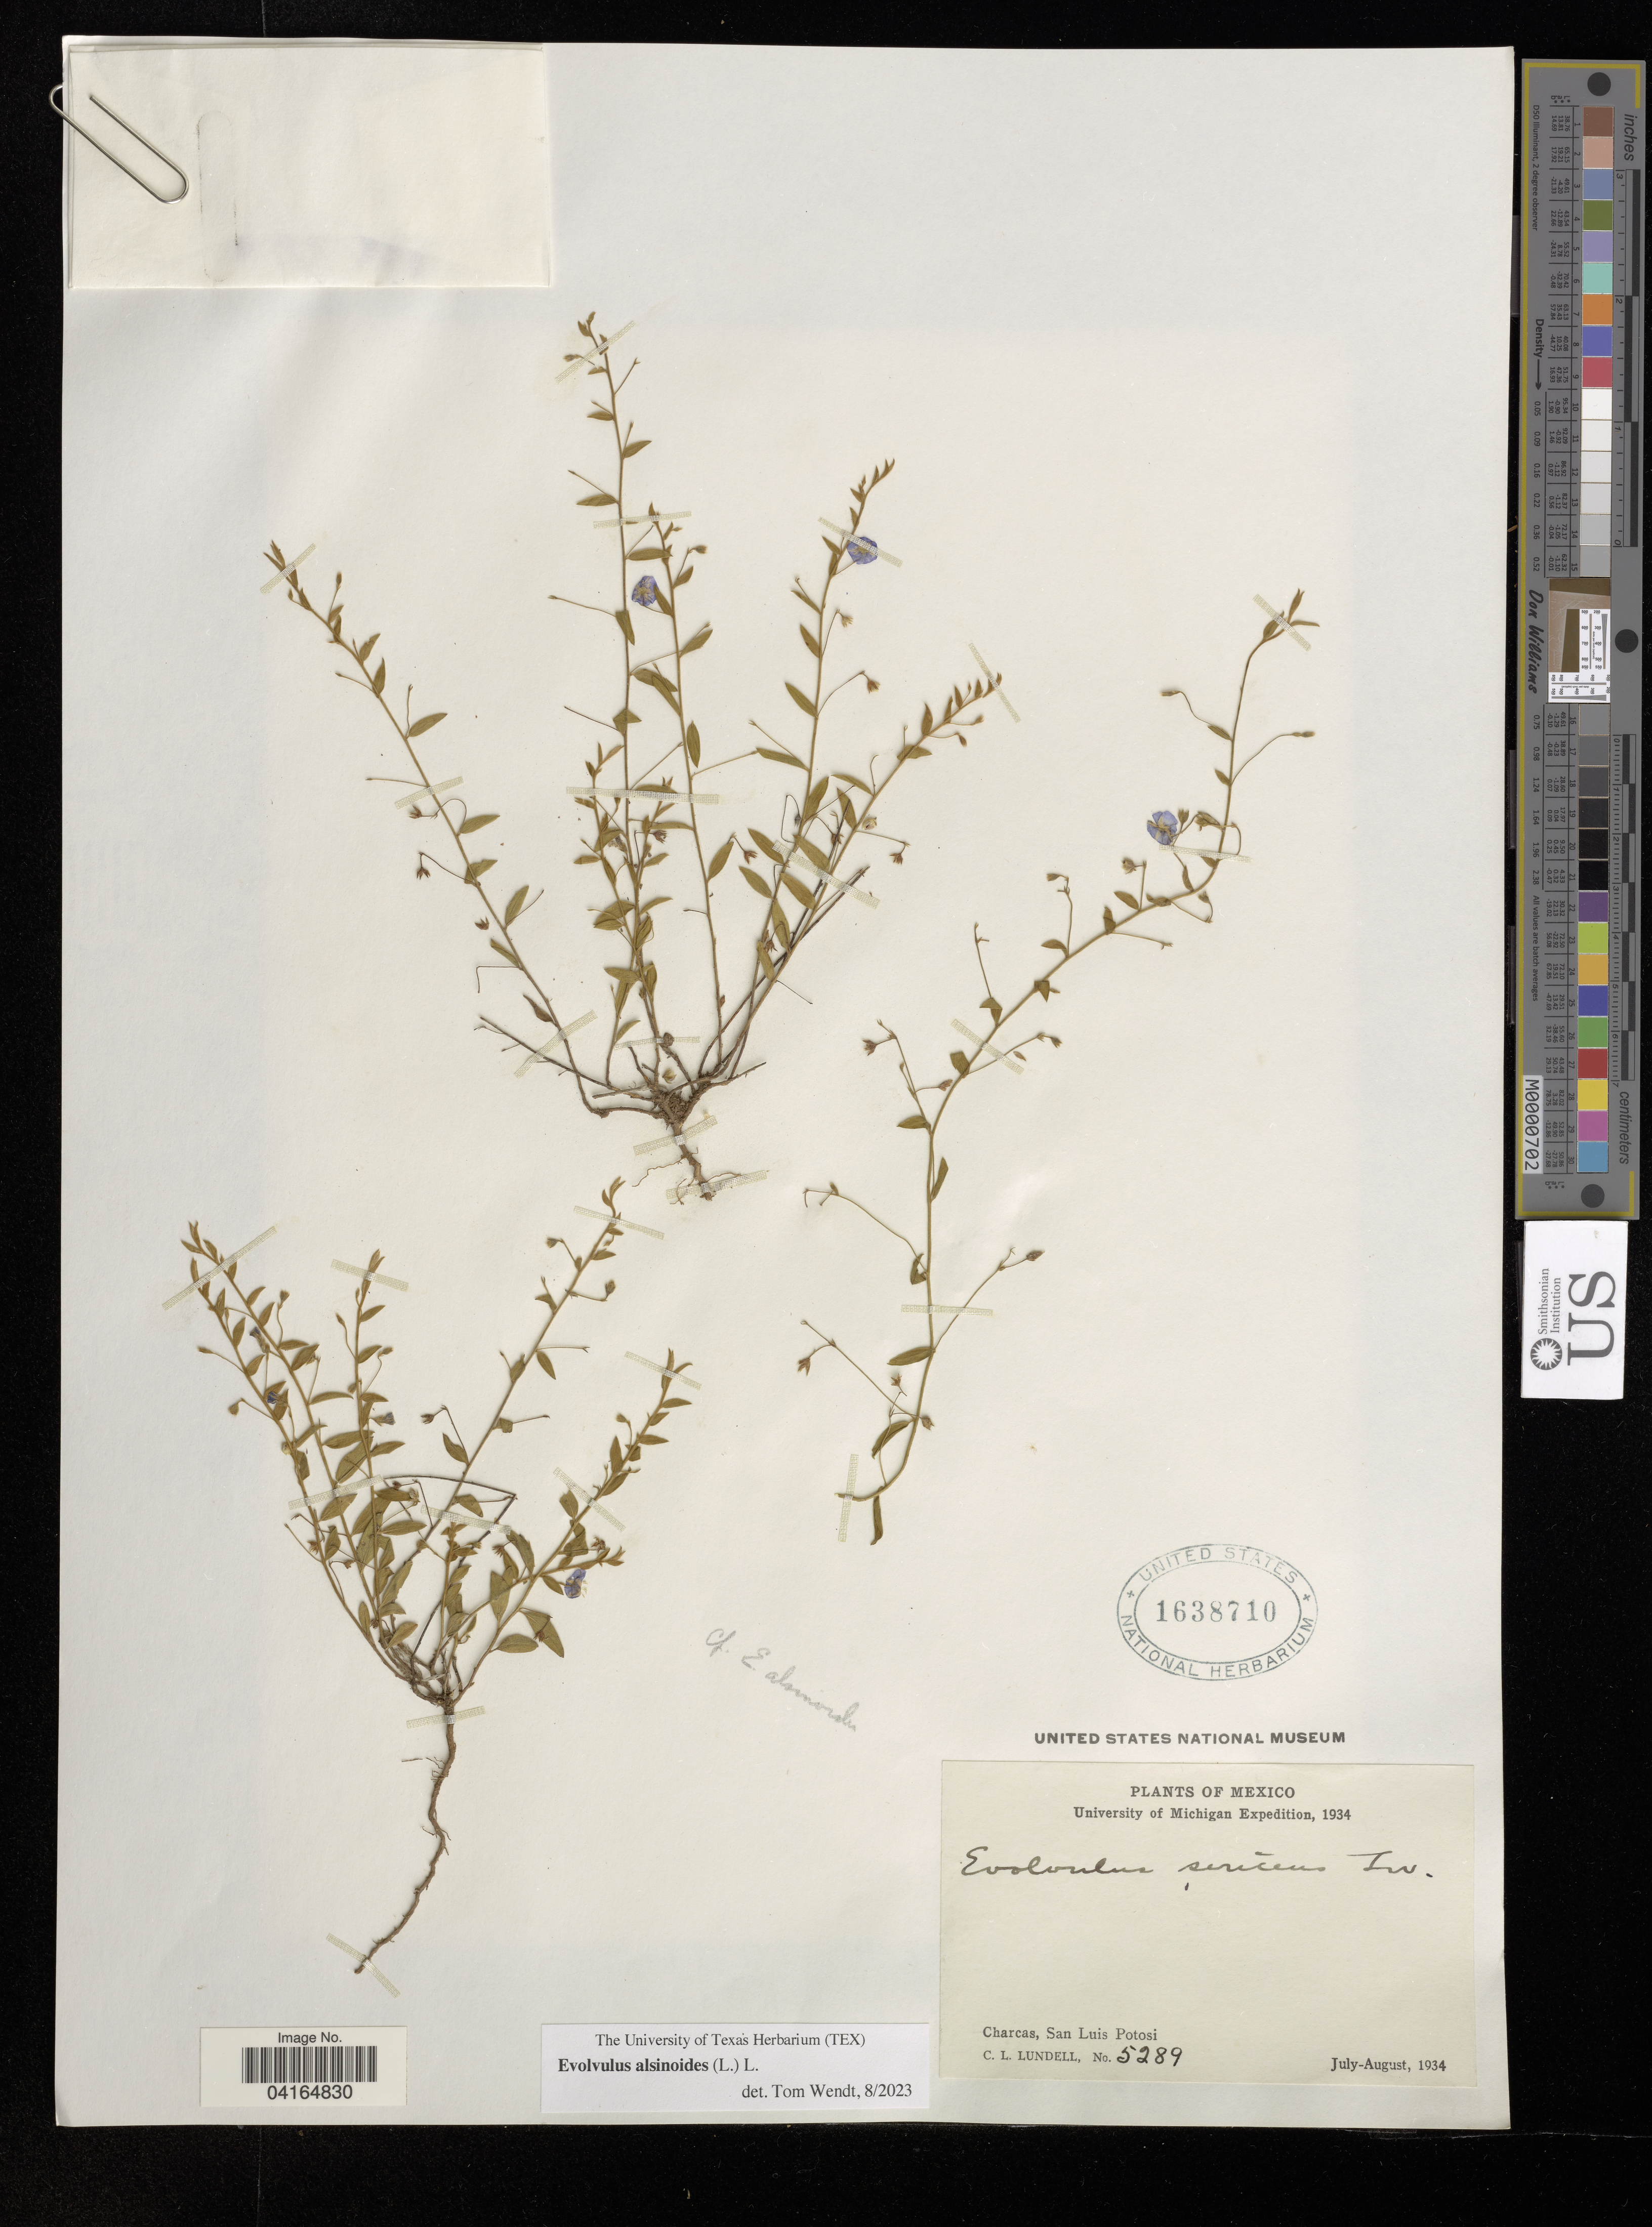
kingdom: Plantae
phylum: Tracheophyta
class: Magnoliopsida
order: Solanales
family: Convolvulaceae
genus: Evolvulus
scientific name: Evolvulus alsinoides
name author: (L.) L.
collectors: C. L. Lundell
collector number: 5289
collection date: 1934-07/1934-08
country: Mexico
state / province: San Luis Potosí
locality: Charcas.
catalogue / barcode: US 1638710